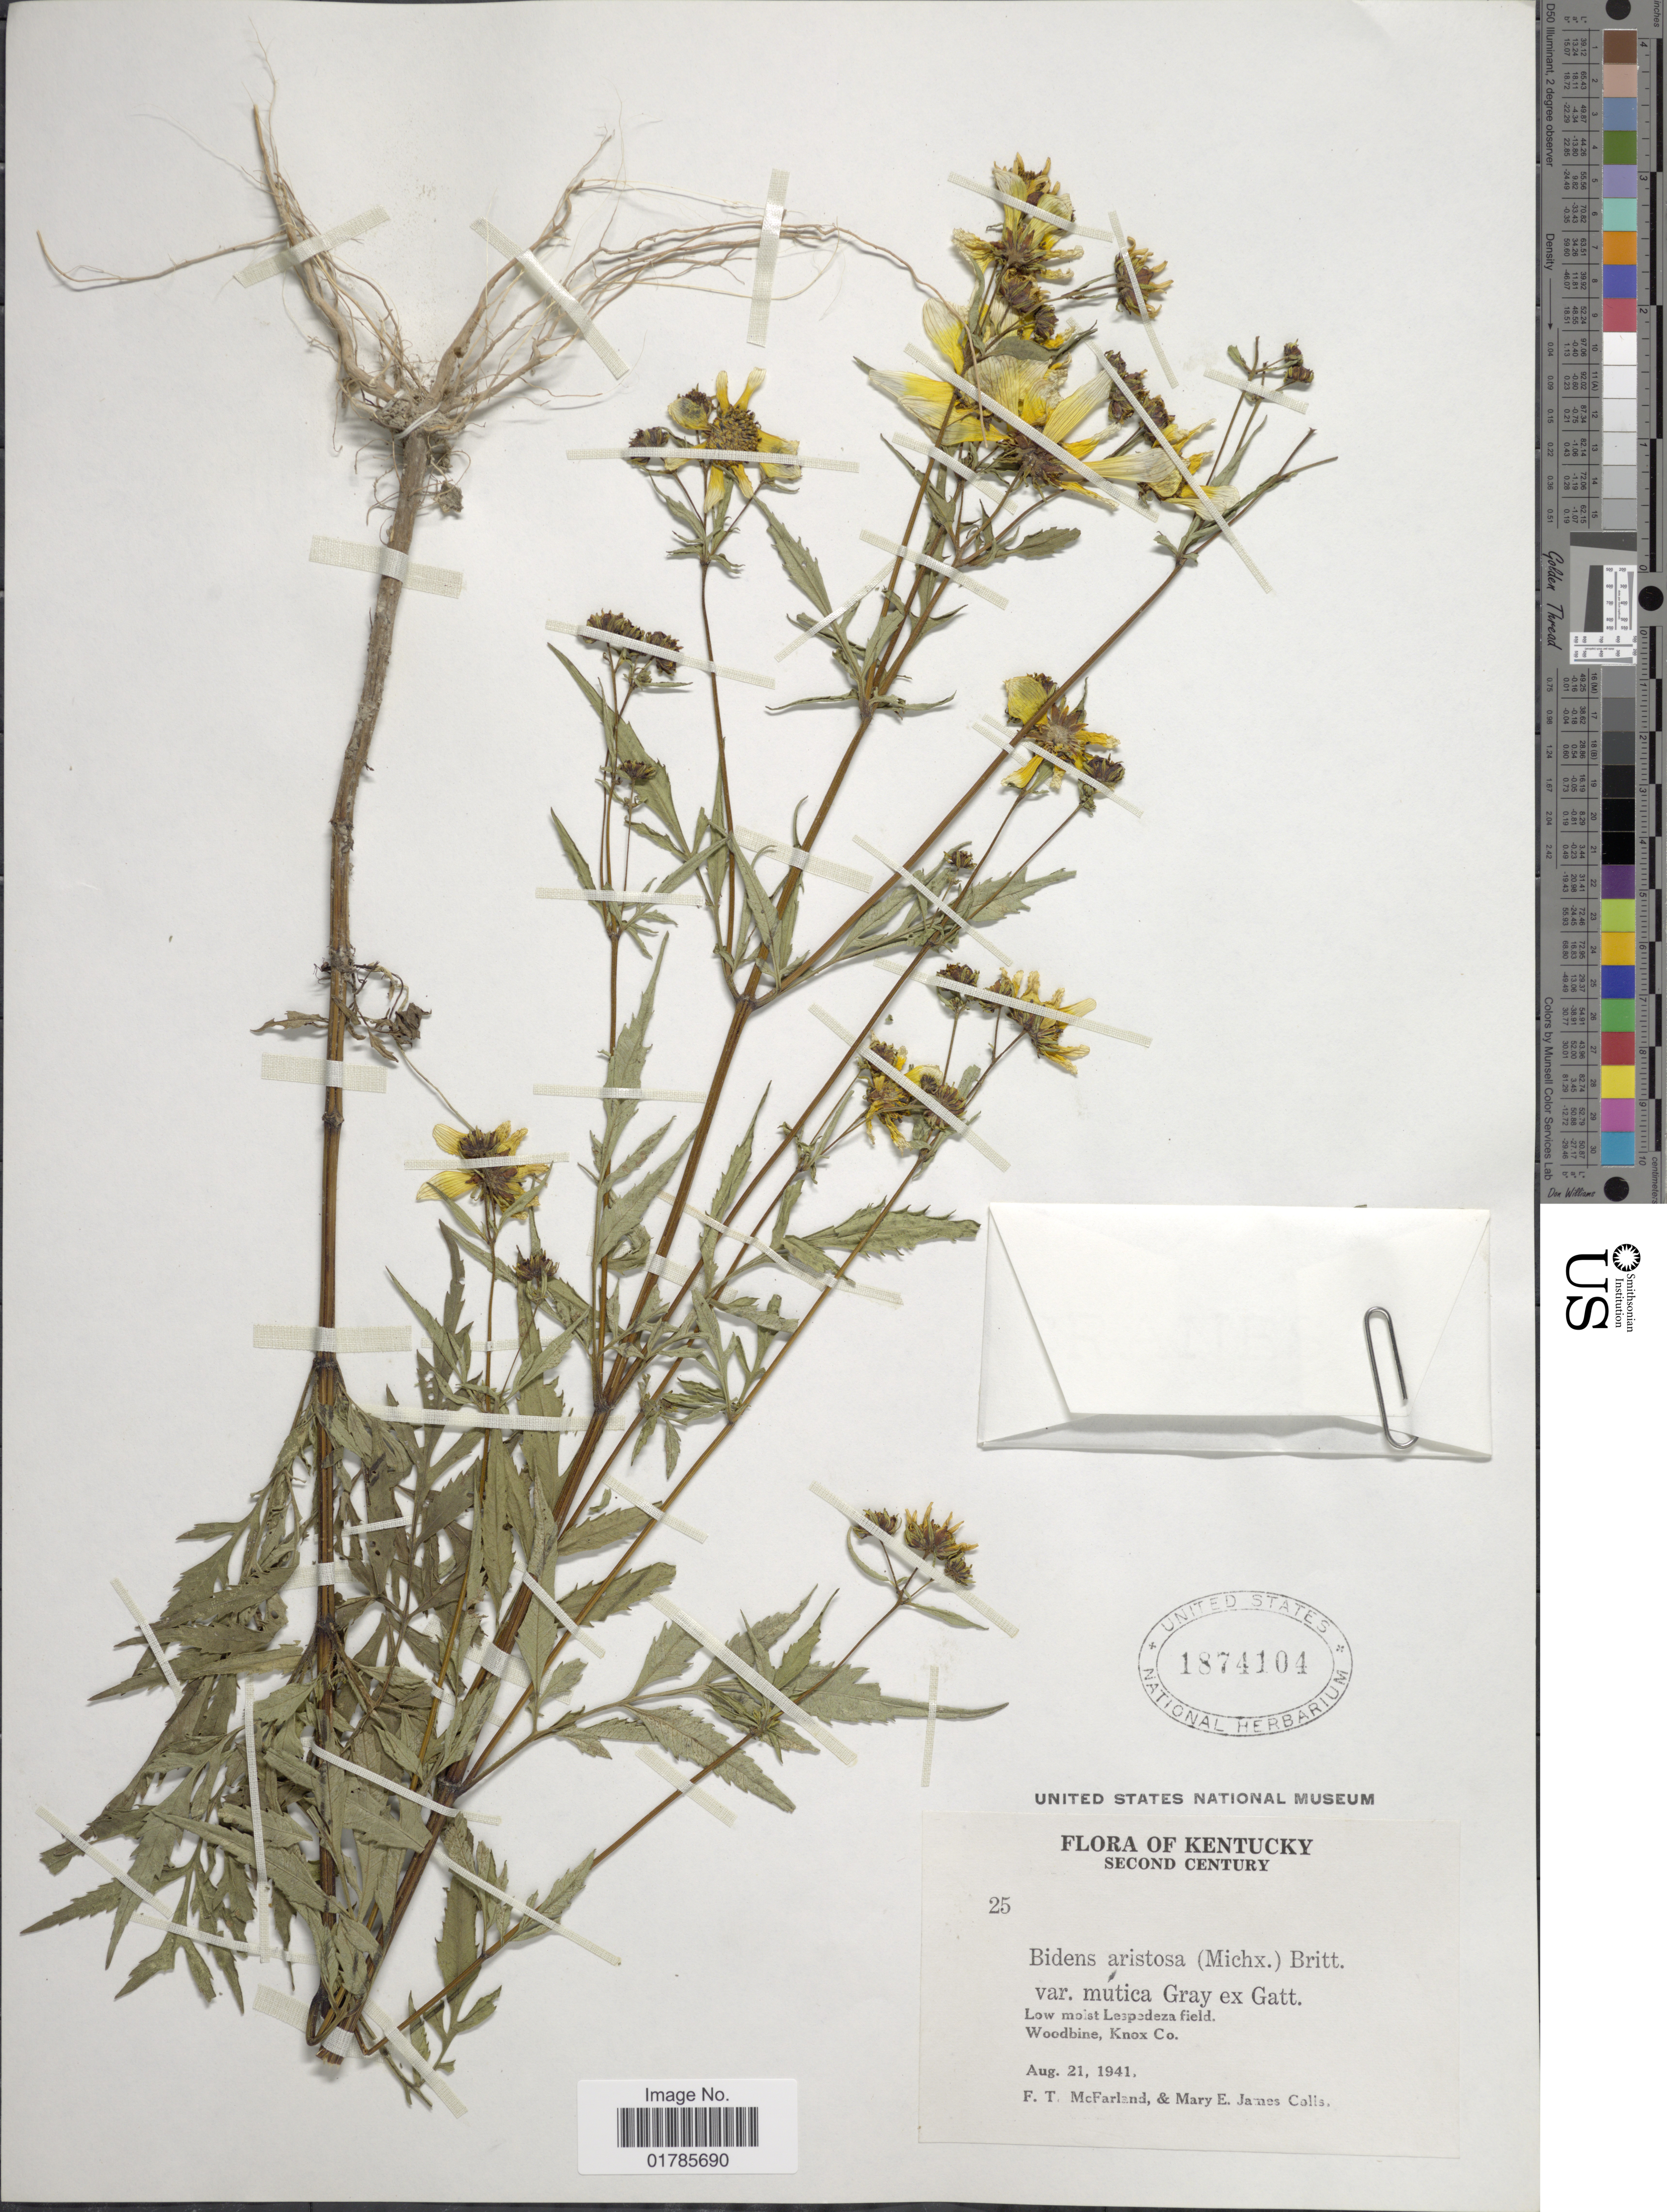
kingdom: Plantae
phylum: Tracheophyta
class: Magnoliopsida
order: Asterales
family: Asteraceae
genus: Bidens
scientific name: Bidens aristosa var. mutica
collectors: F. McFarland & M. E.Colls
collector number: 25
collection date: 1941-08-21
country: United States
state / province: Kentucky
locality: Second Century, low moist Lespedeza field, Woodbine, Knox Co.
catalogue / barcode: US 1874104